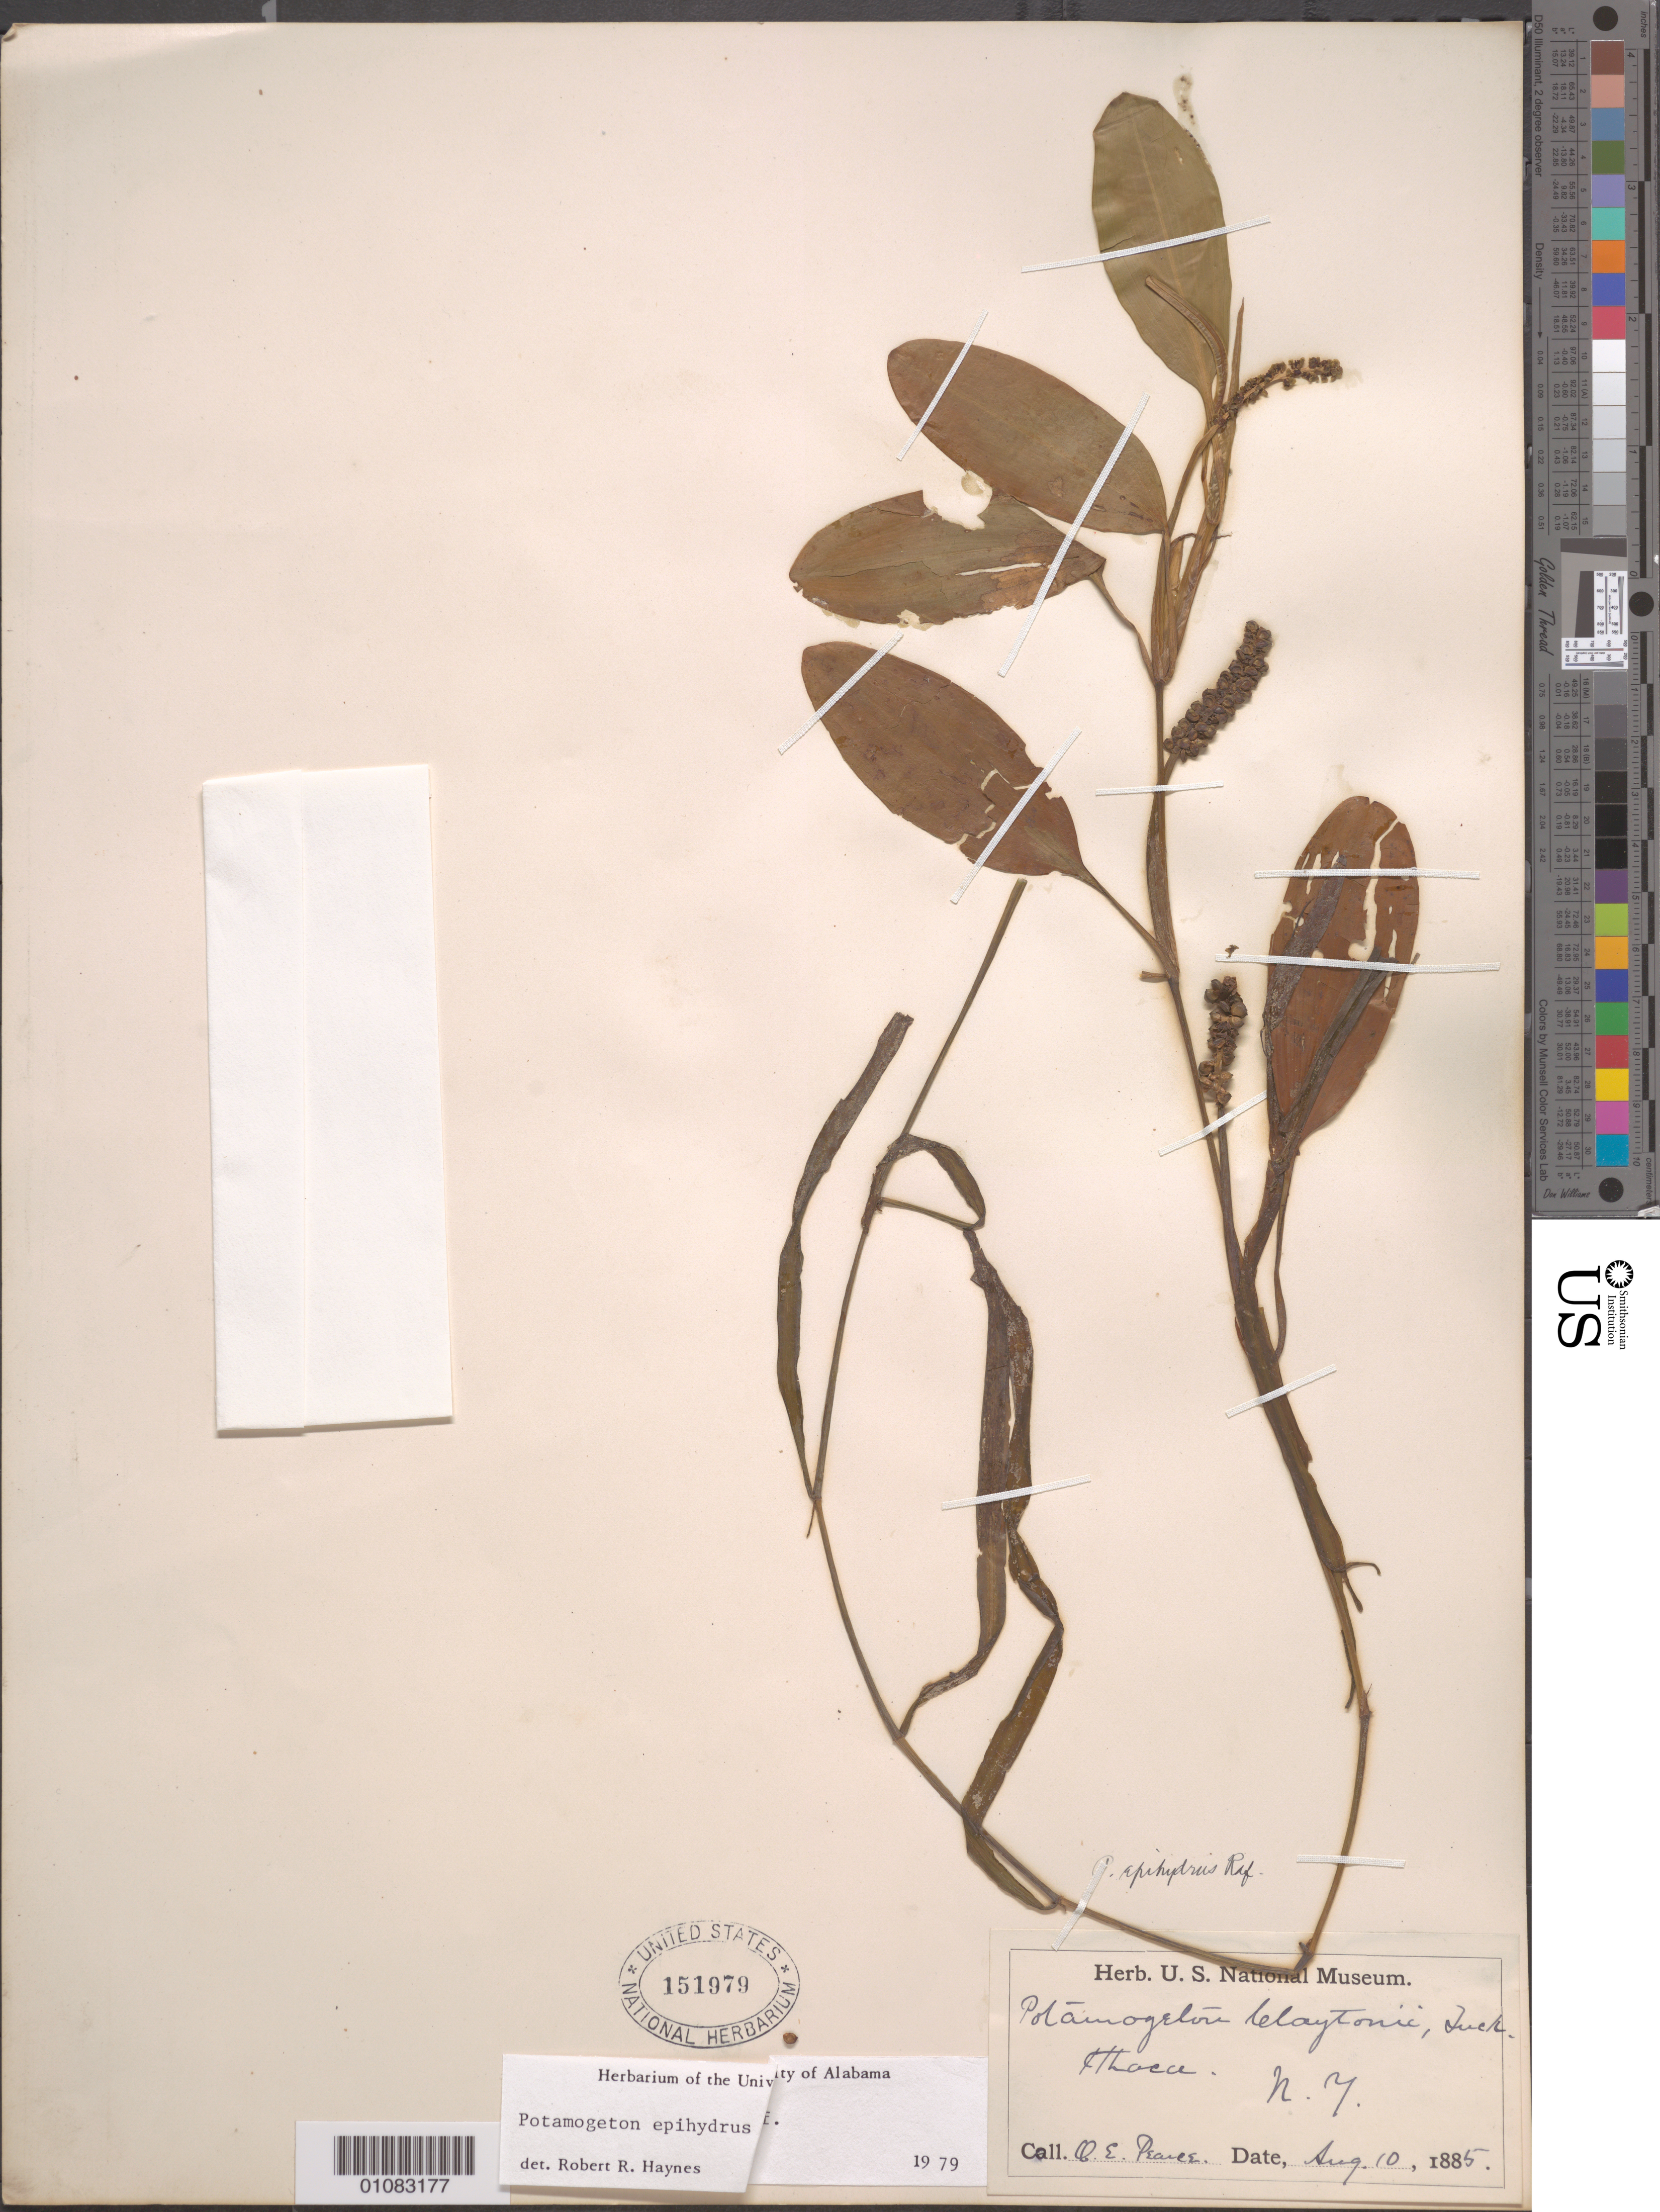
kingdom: Plantae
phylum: Tracheophyta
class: Liliopsida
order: Alismatales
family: Potamogetonaceae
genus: Potamogeton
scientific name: Potamogeton epihydrus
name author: Raf.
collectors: C. Pearce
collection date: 1885-08-10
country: United States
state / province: New York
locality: Ithaca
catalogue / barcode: US 151979